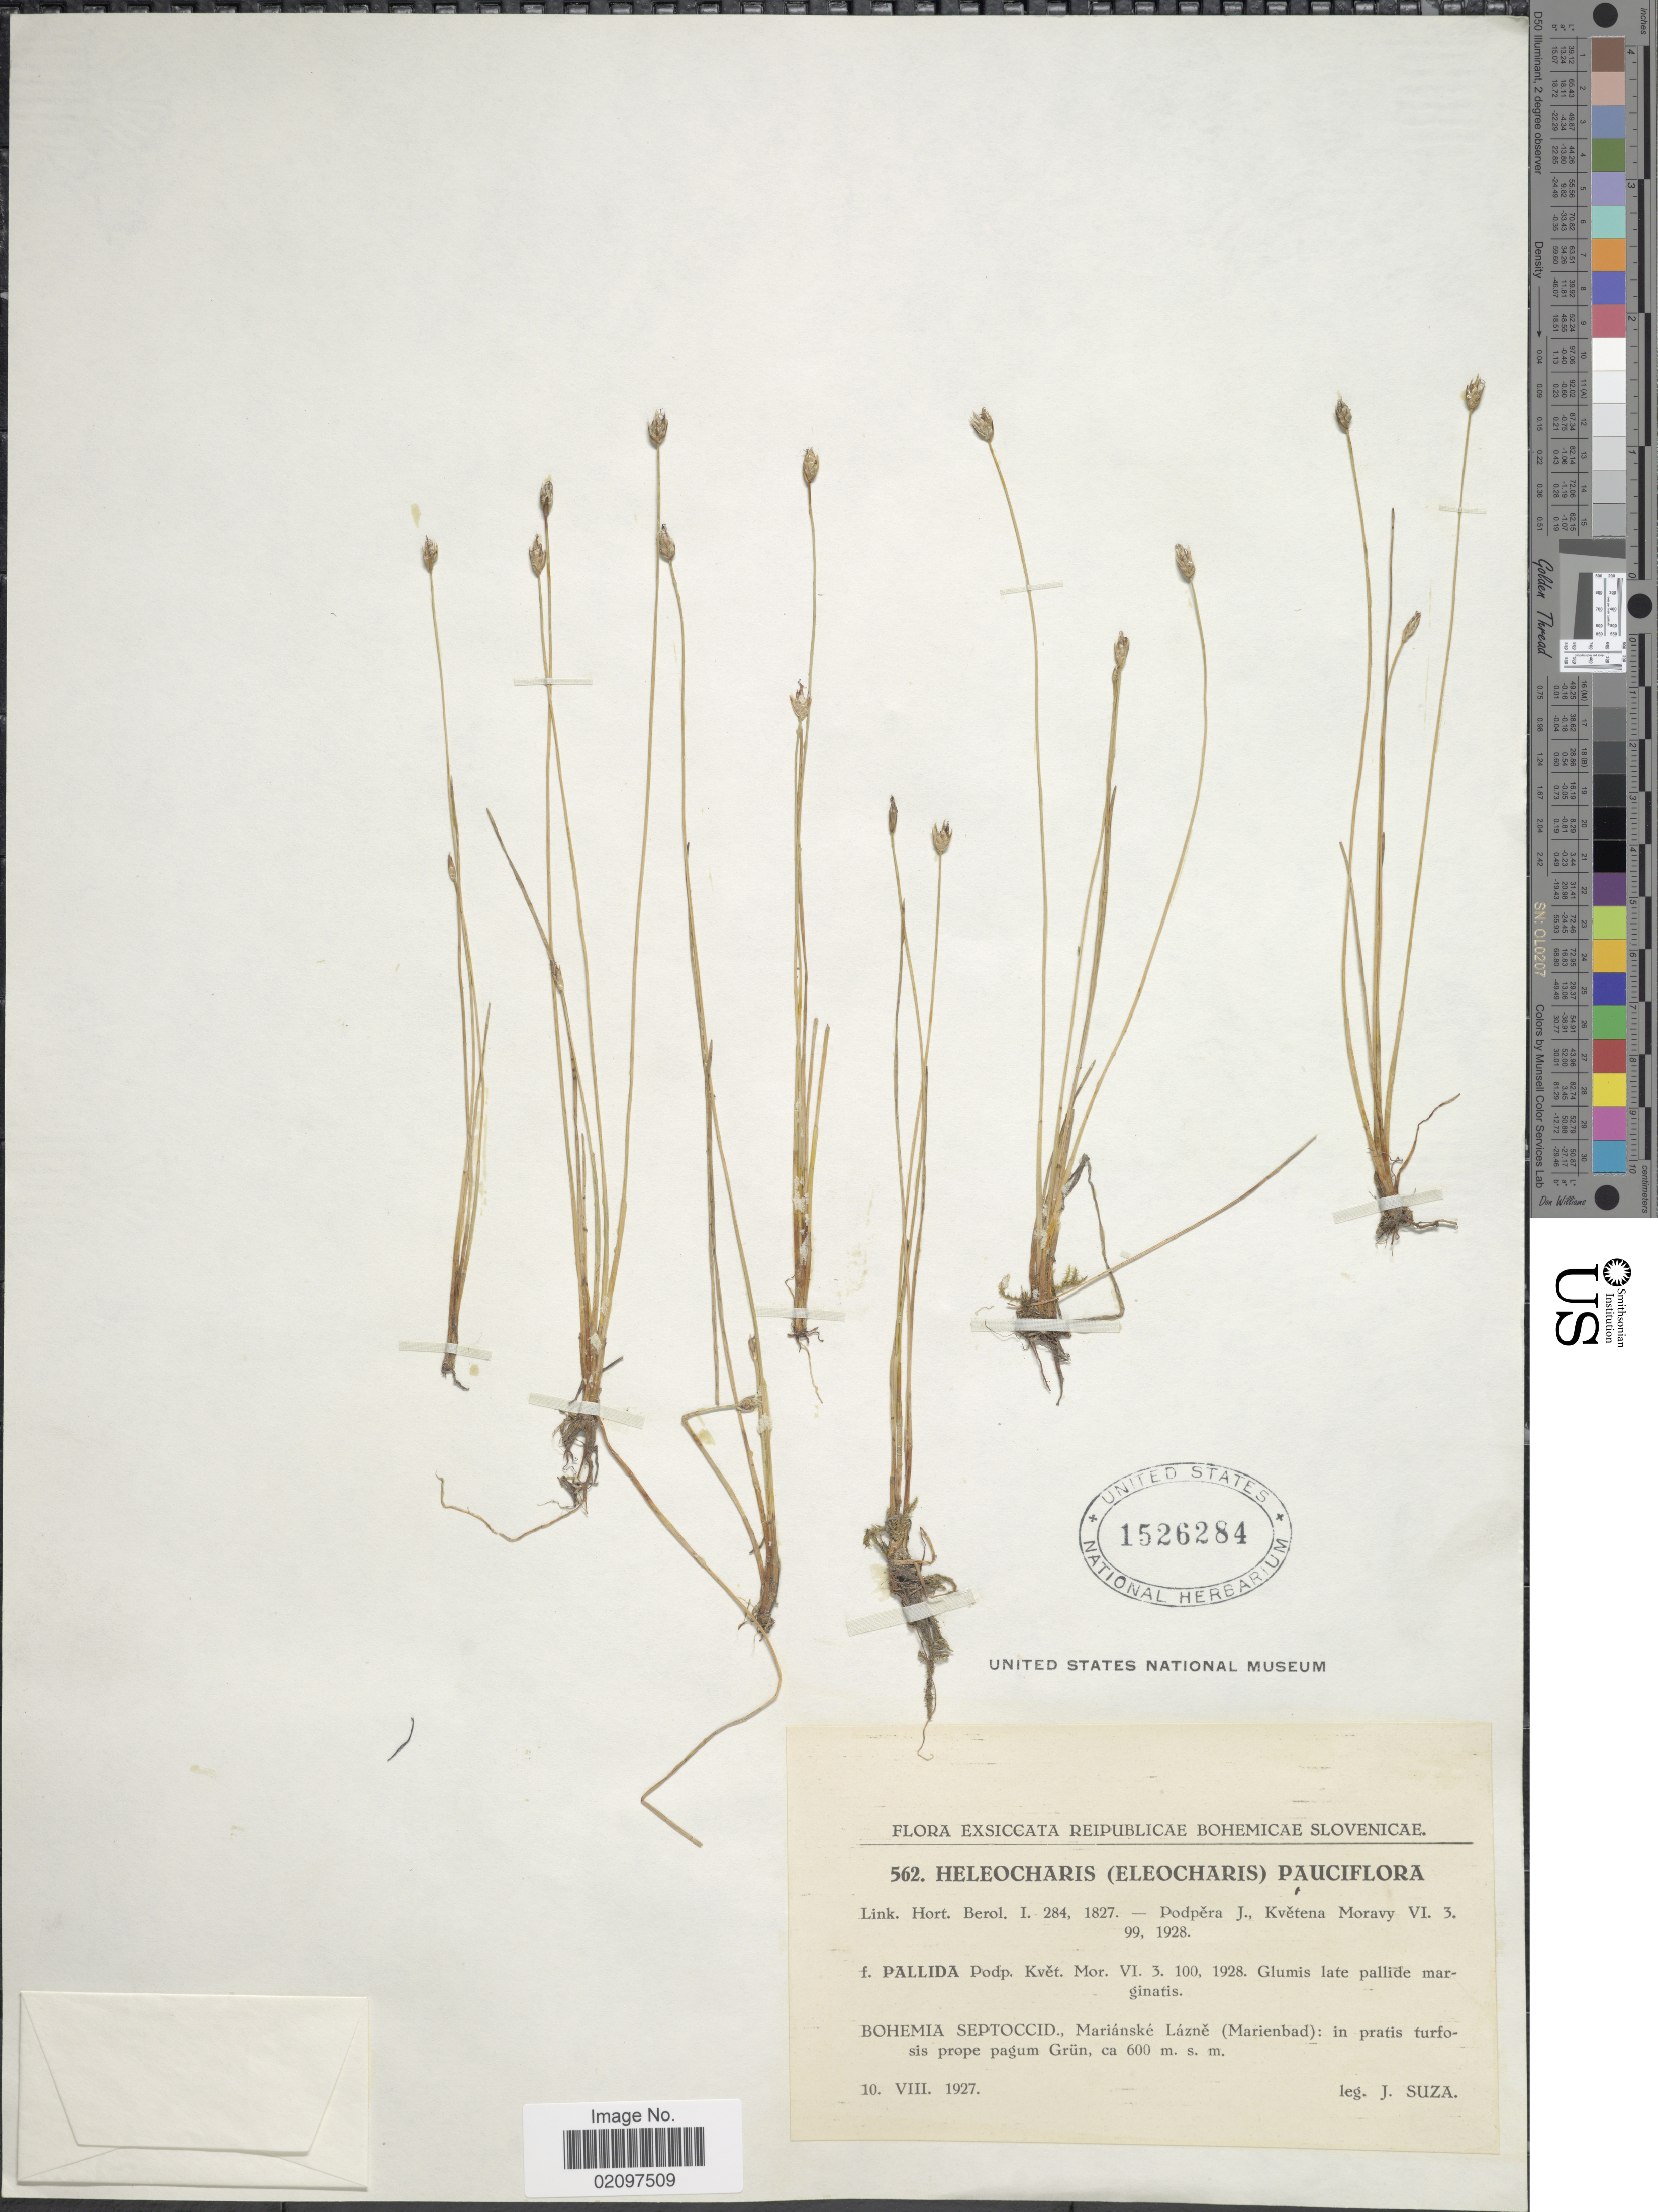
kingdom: Plantae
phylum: Tracheophyta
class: Liliopsida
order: Poales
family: Cyperaceae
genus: Eleocharis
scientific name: Eleocharis quinqueflora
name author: (Hartmann) O. Schwarz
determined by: Strong, Mark T., (BOT), Smithsonian Institution - National Museum of Natural History (UNITED STATES)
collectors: J. Suza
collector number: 562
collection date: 1927-08-10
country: Czechia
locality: Reipublicae Bohemicae Slovenicae, Bohemia SeptOccid., Mariánske Lázne (Marienbad): in pratis turfosis prope pagum Grün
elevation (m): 600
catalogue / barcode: US 1526284